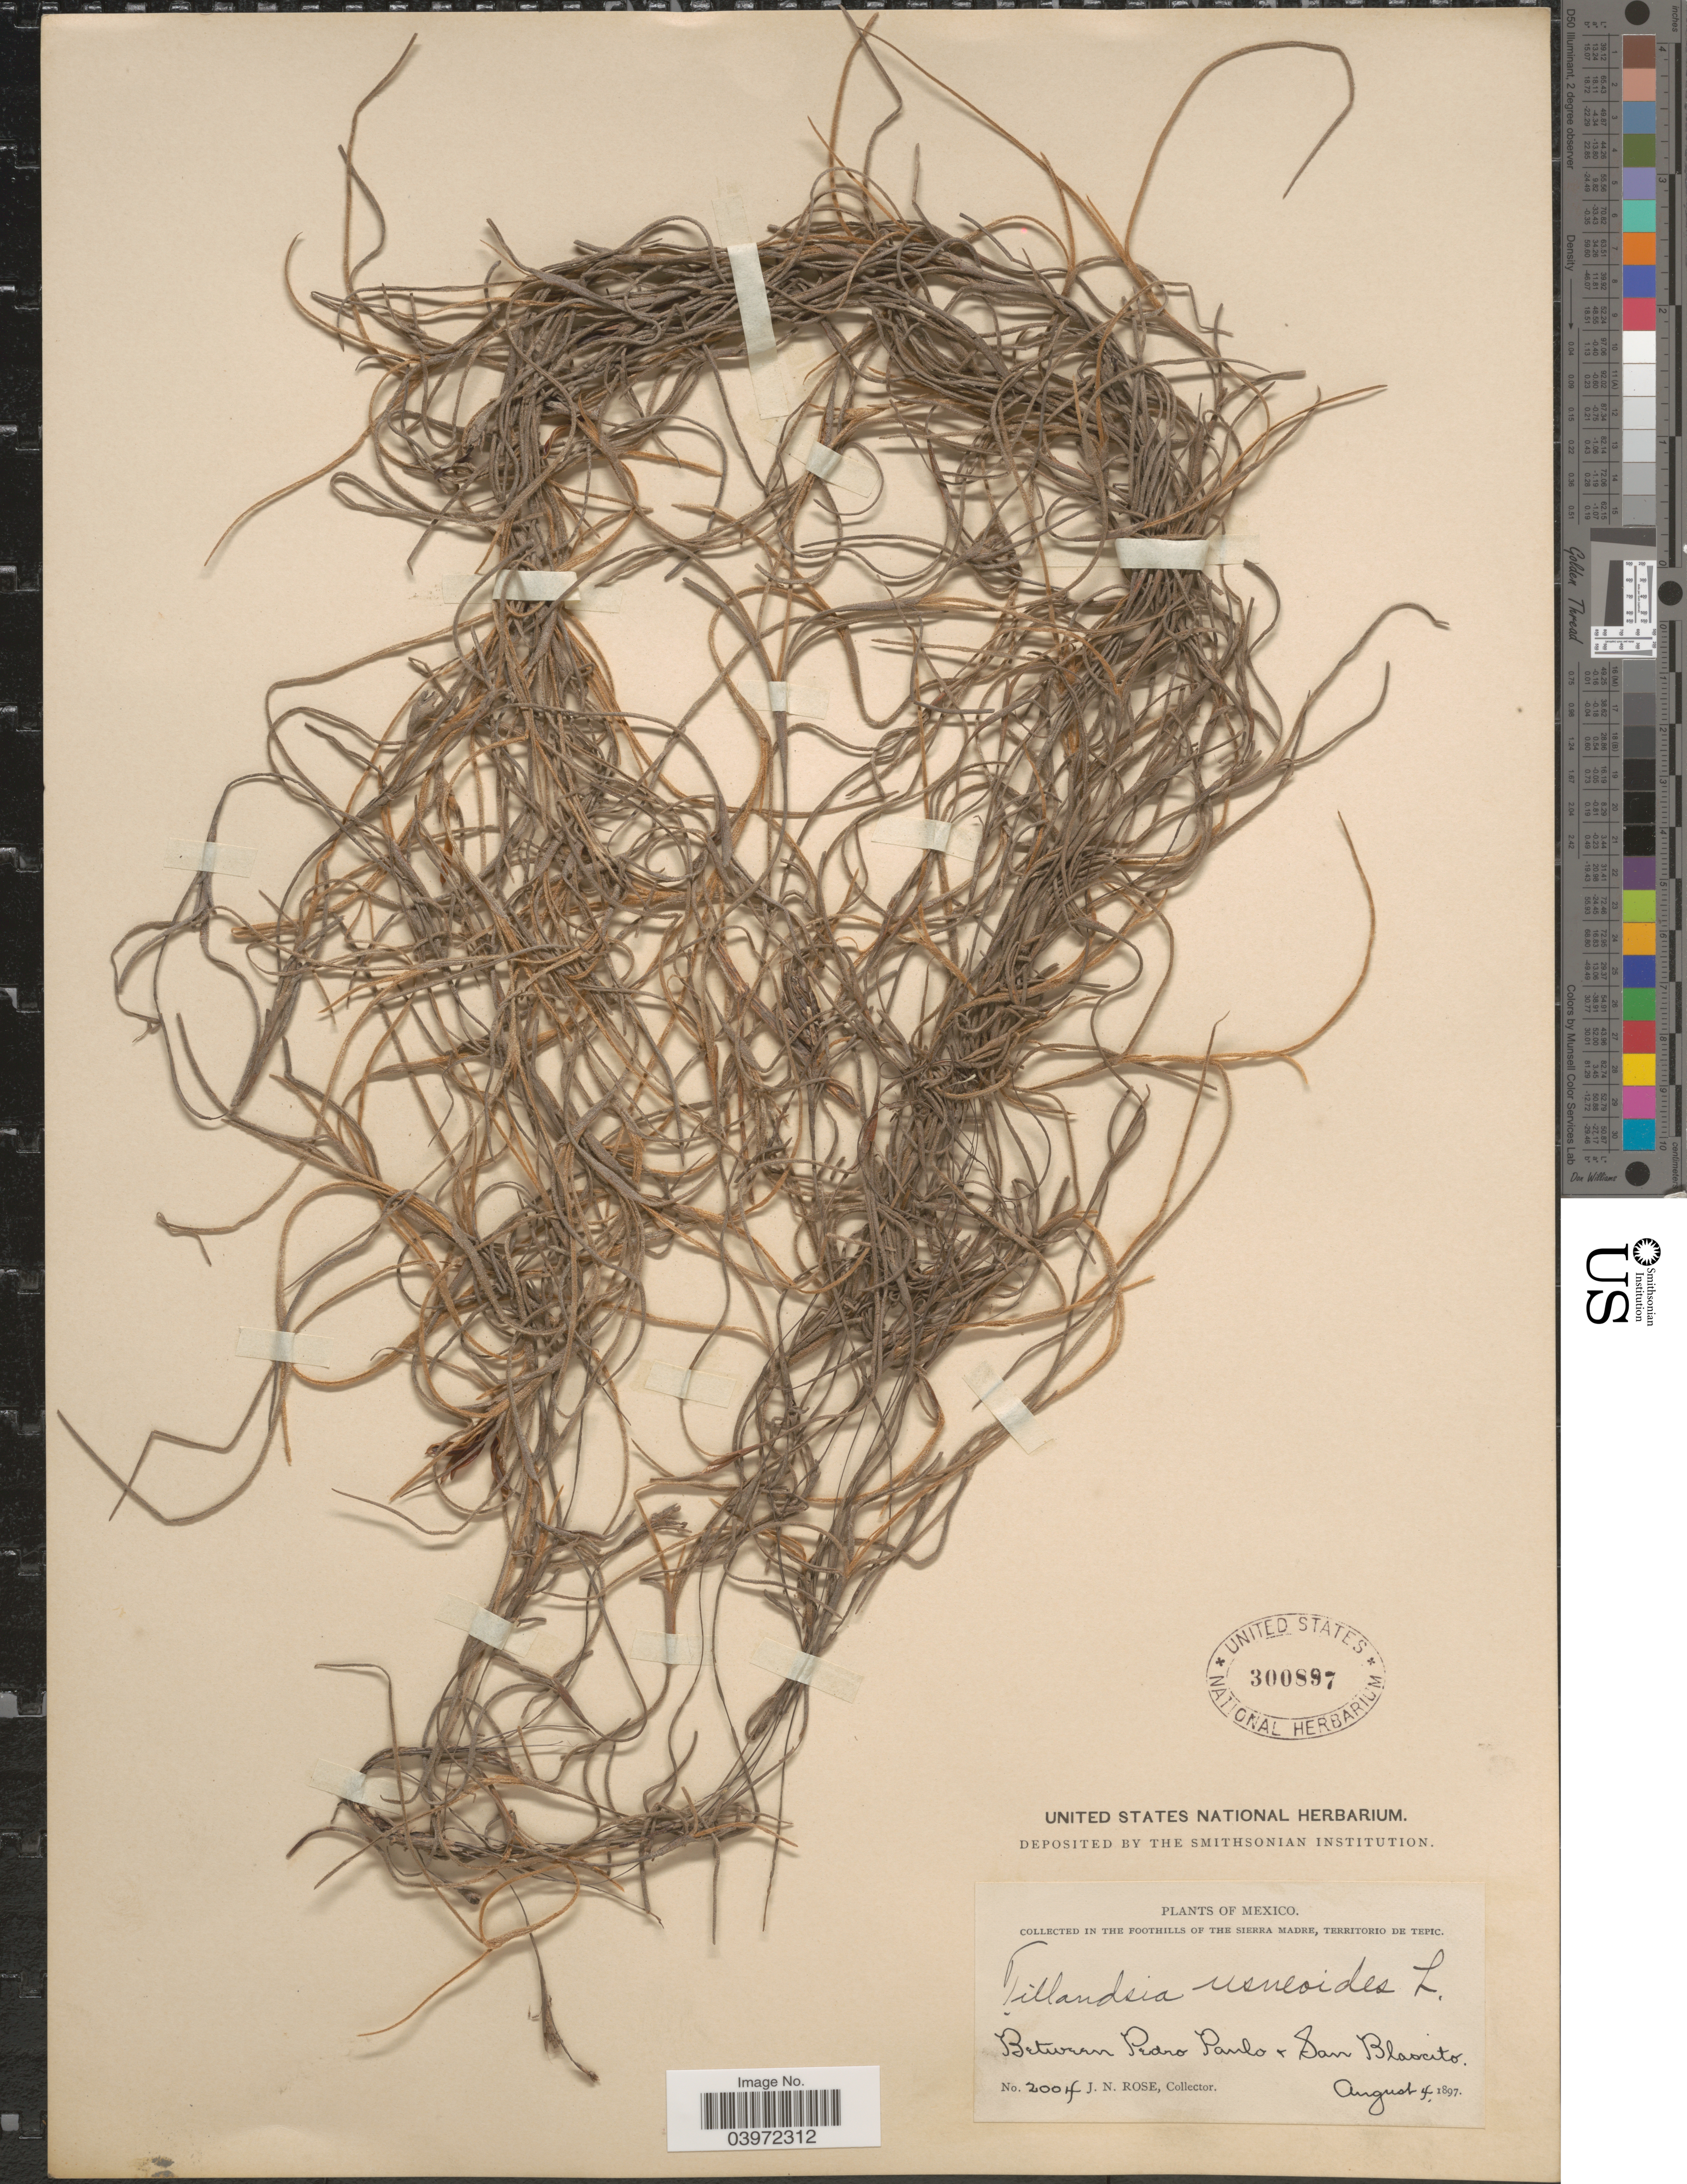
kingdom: Plantae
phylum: Tracheophyta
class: Liliopsida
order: Poales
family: Bromeliaceae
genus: Tillandsia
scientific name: Tillandsia usneoides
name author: (L.) L.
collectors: J. N. Rose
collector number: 2004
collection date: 1897-08-04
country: Mexico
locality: In the foothills of the Sierra Madre, Territorio de Tepic. Between Pedro Paulo + San Blascito.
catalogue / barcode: US 300897